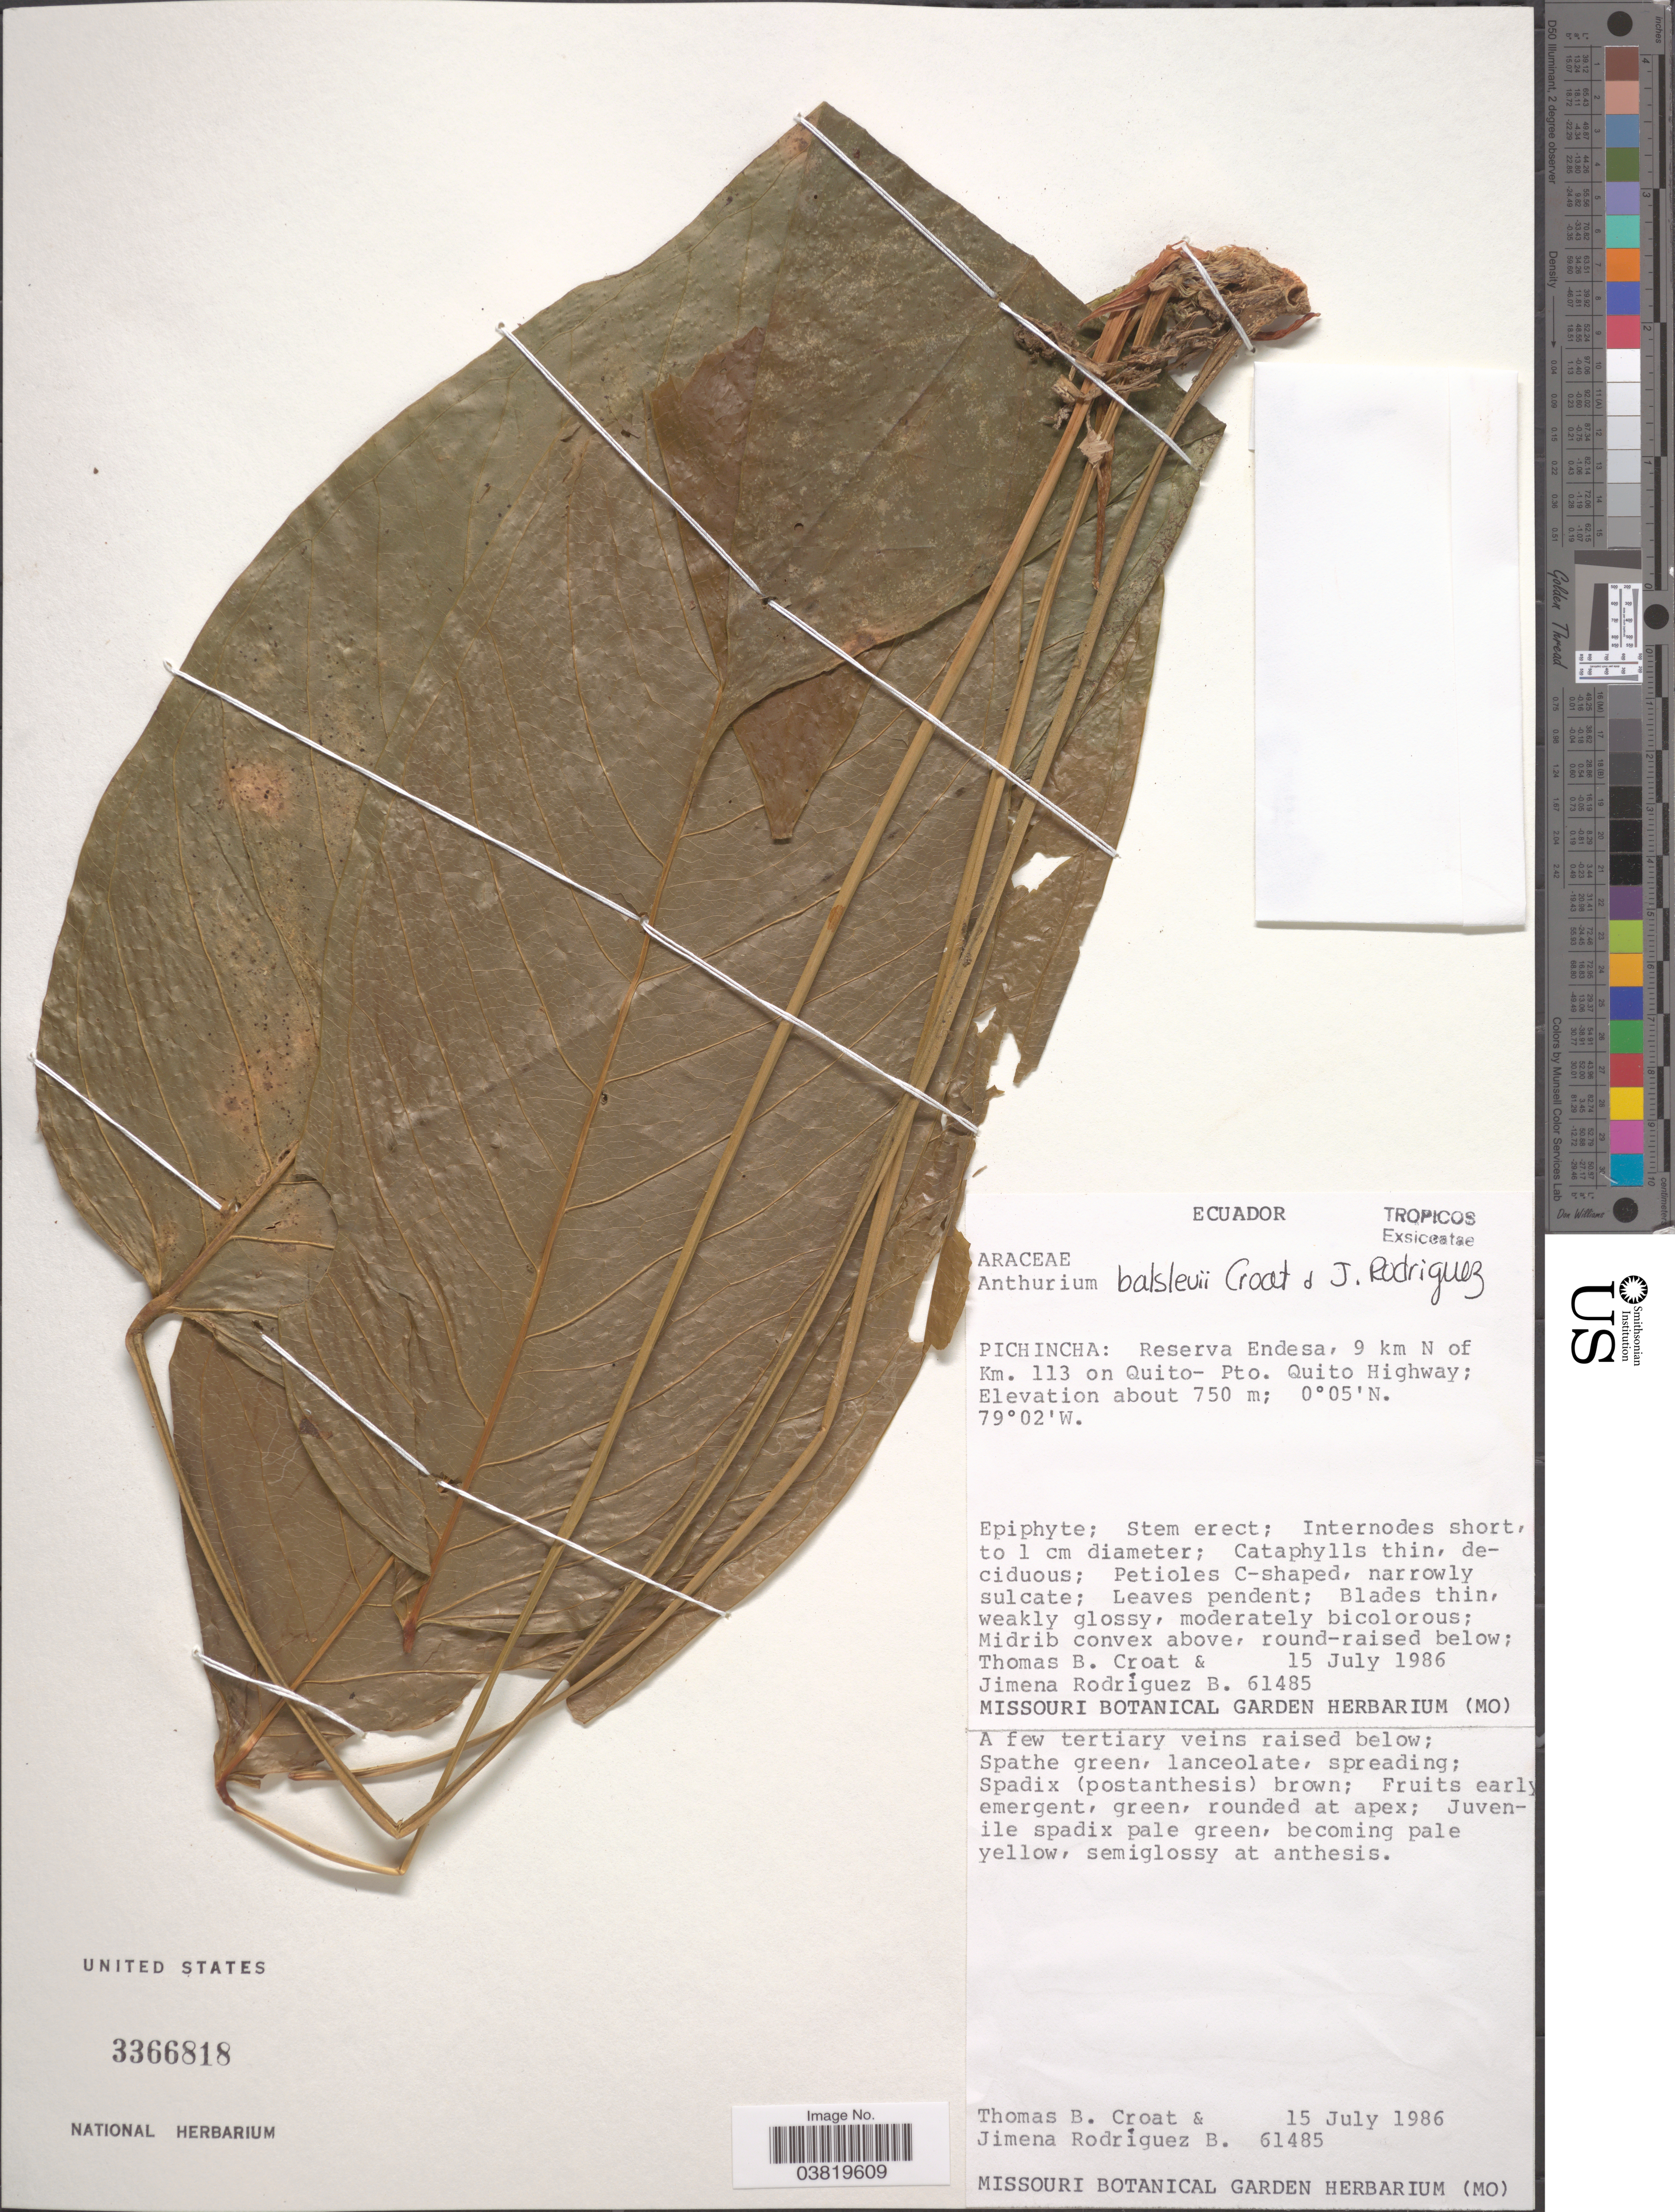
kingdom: Plantae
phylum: Tracheophyta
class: Liliopsida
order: Alismatales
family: Araceae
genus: Anthurium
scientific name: Anthurium balslevii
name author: Croat & J. Rodr.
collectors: T. B. Croat & J. Rodriguez B.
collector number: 61485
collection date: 1986-07-15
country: Ecuador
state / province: Pichincha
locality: Reserva Endesa, 9 km N of Km. 113 on Quito- Pto. Quito Highway.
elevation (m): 750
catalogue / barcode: US 3366818